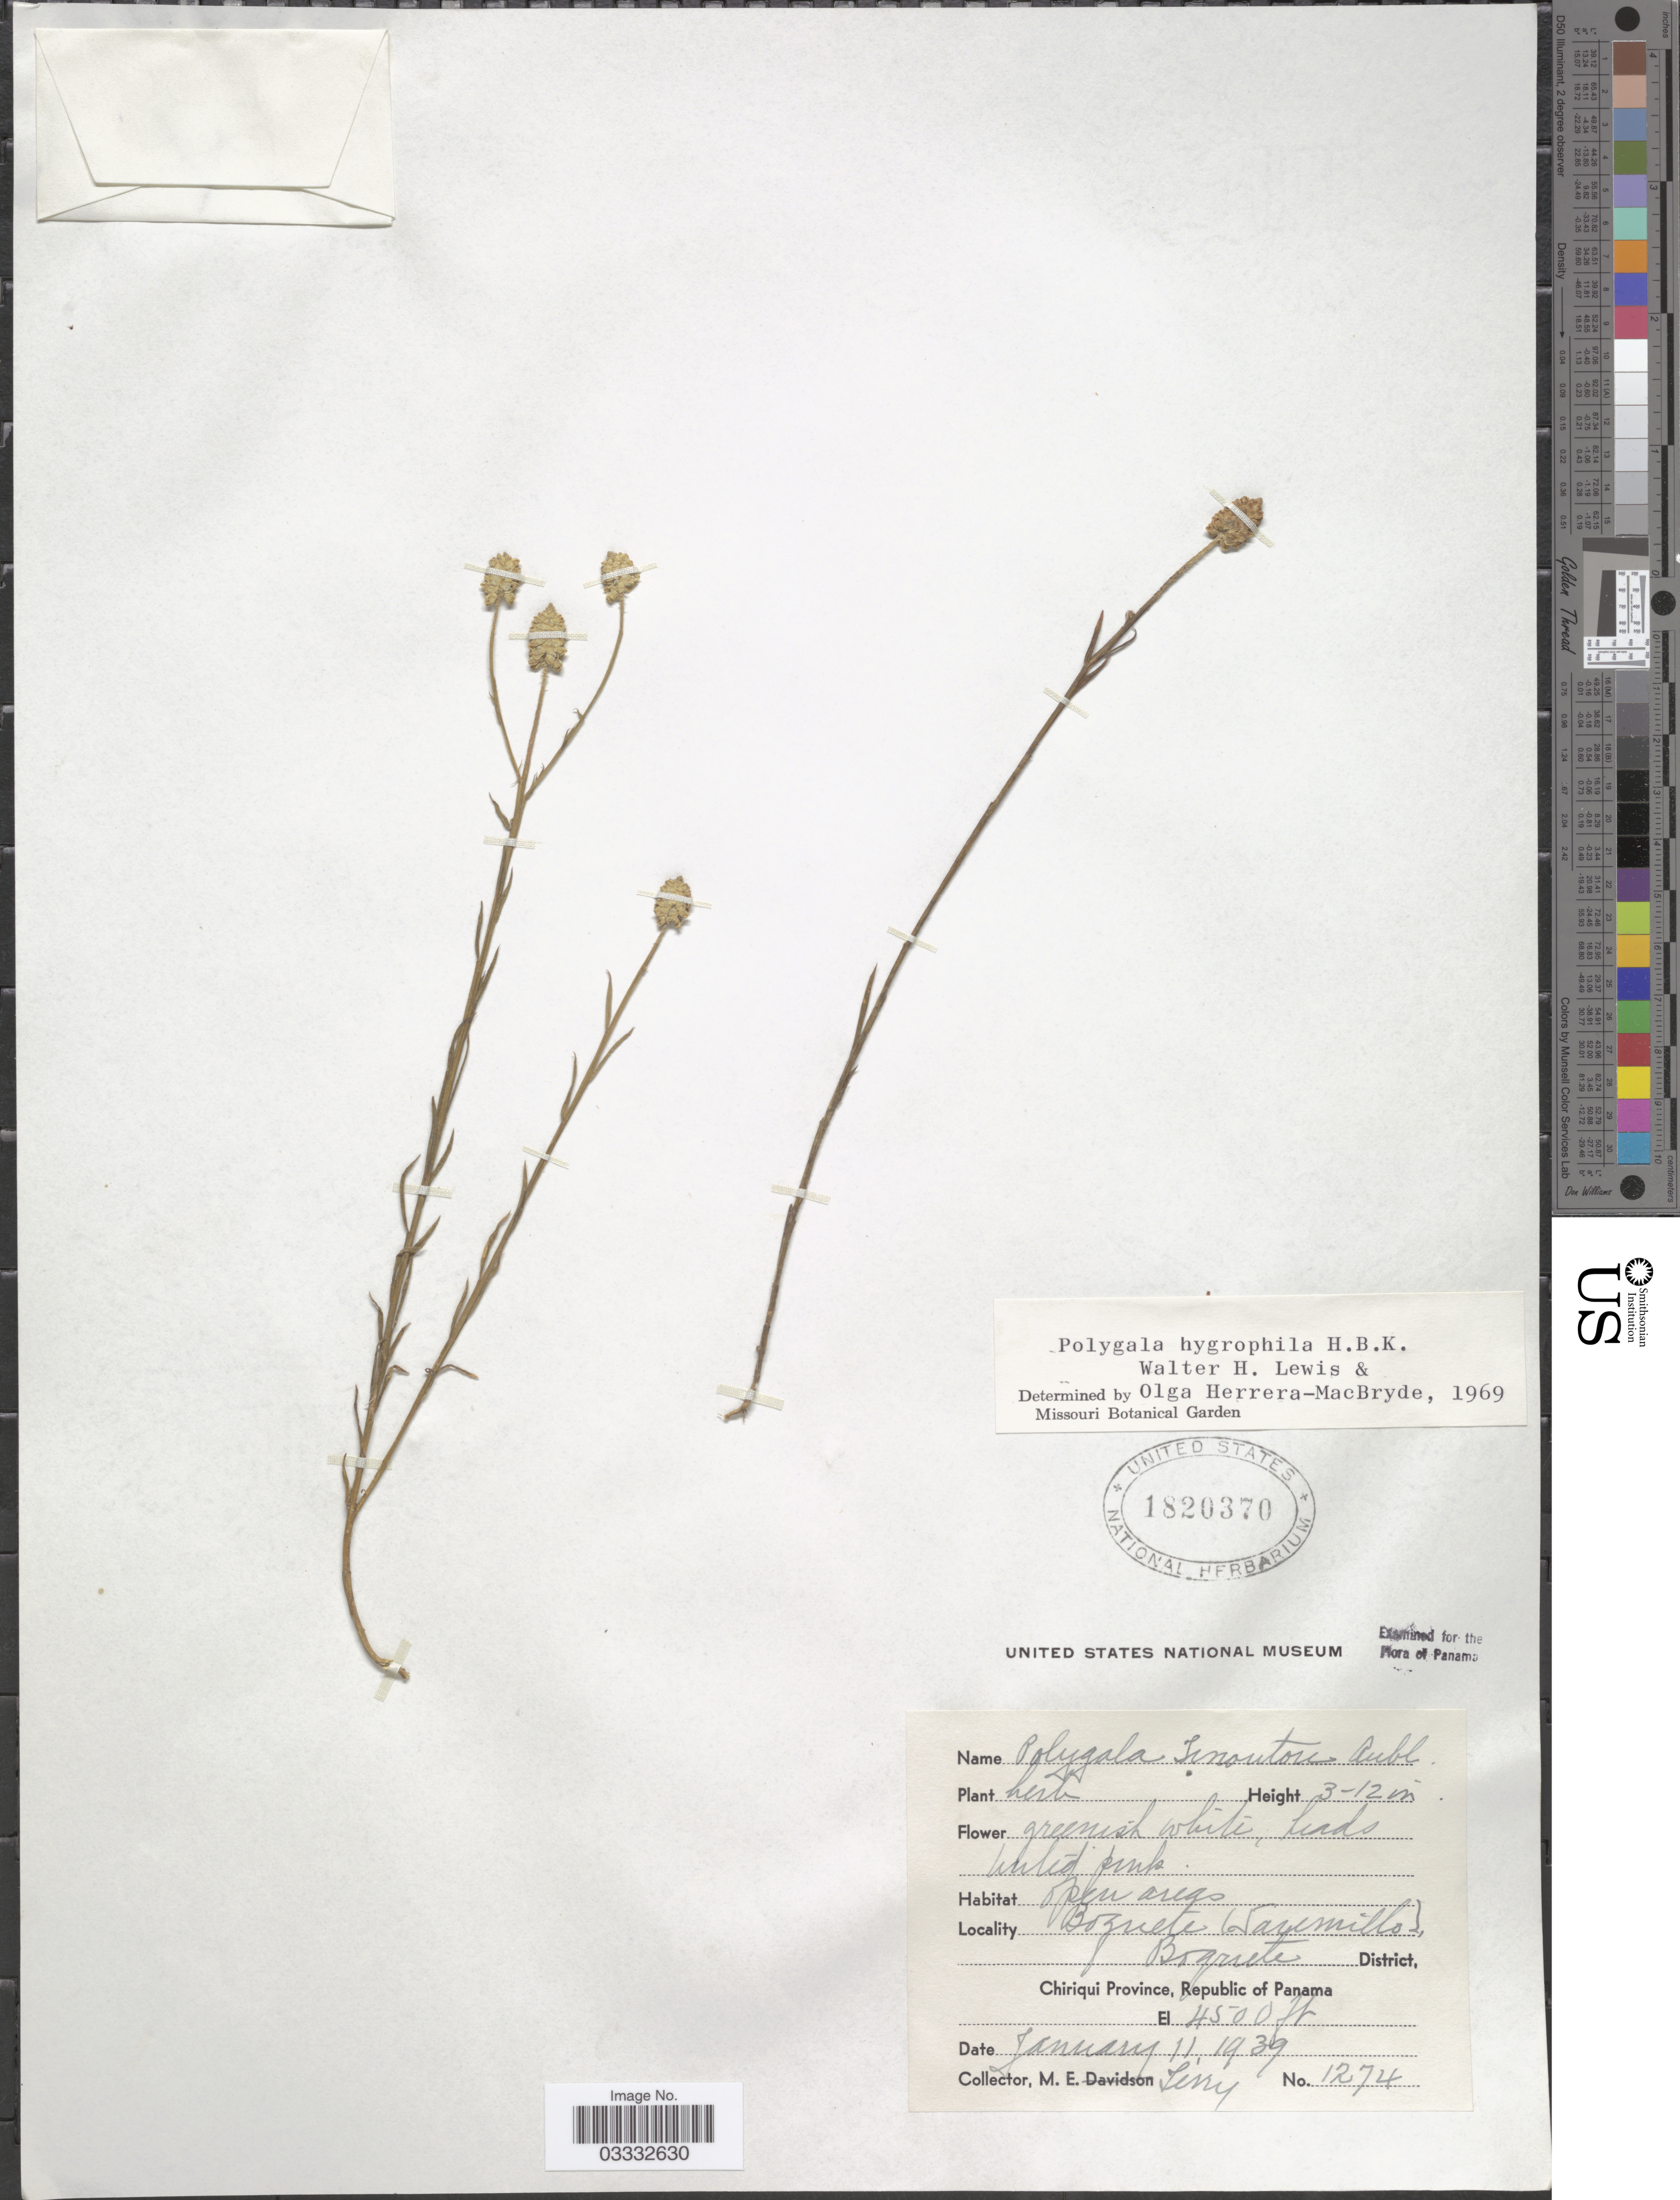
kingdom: Plantae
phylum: Tracheophyta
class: Magnoliopsida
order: Fabales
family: Polygalaceae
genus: Polygala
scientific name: Polygala hygrophila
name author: Kunth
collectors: M. Terry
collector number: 1274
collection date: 1939-01-11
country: Panama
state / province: Chiriqui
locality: Boquete (sage mills) Boquete District.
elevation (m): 1372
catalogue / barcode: US 1820370